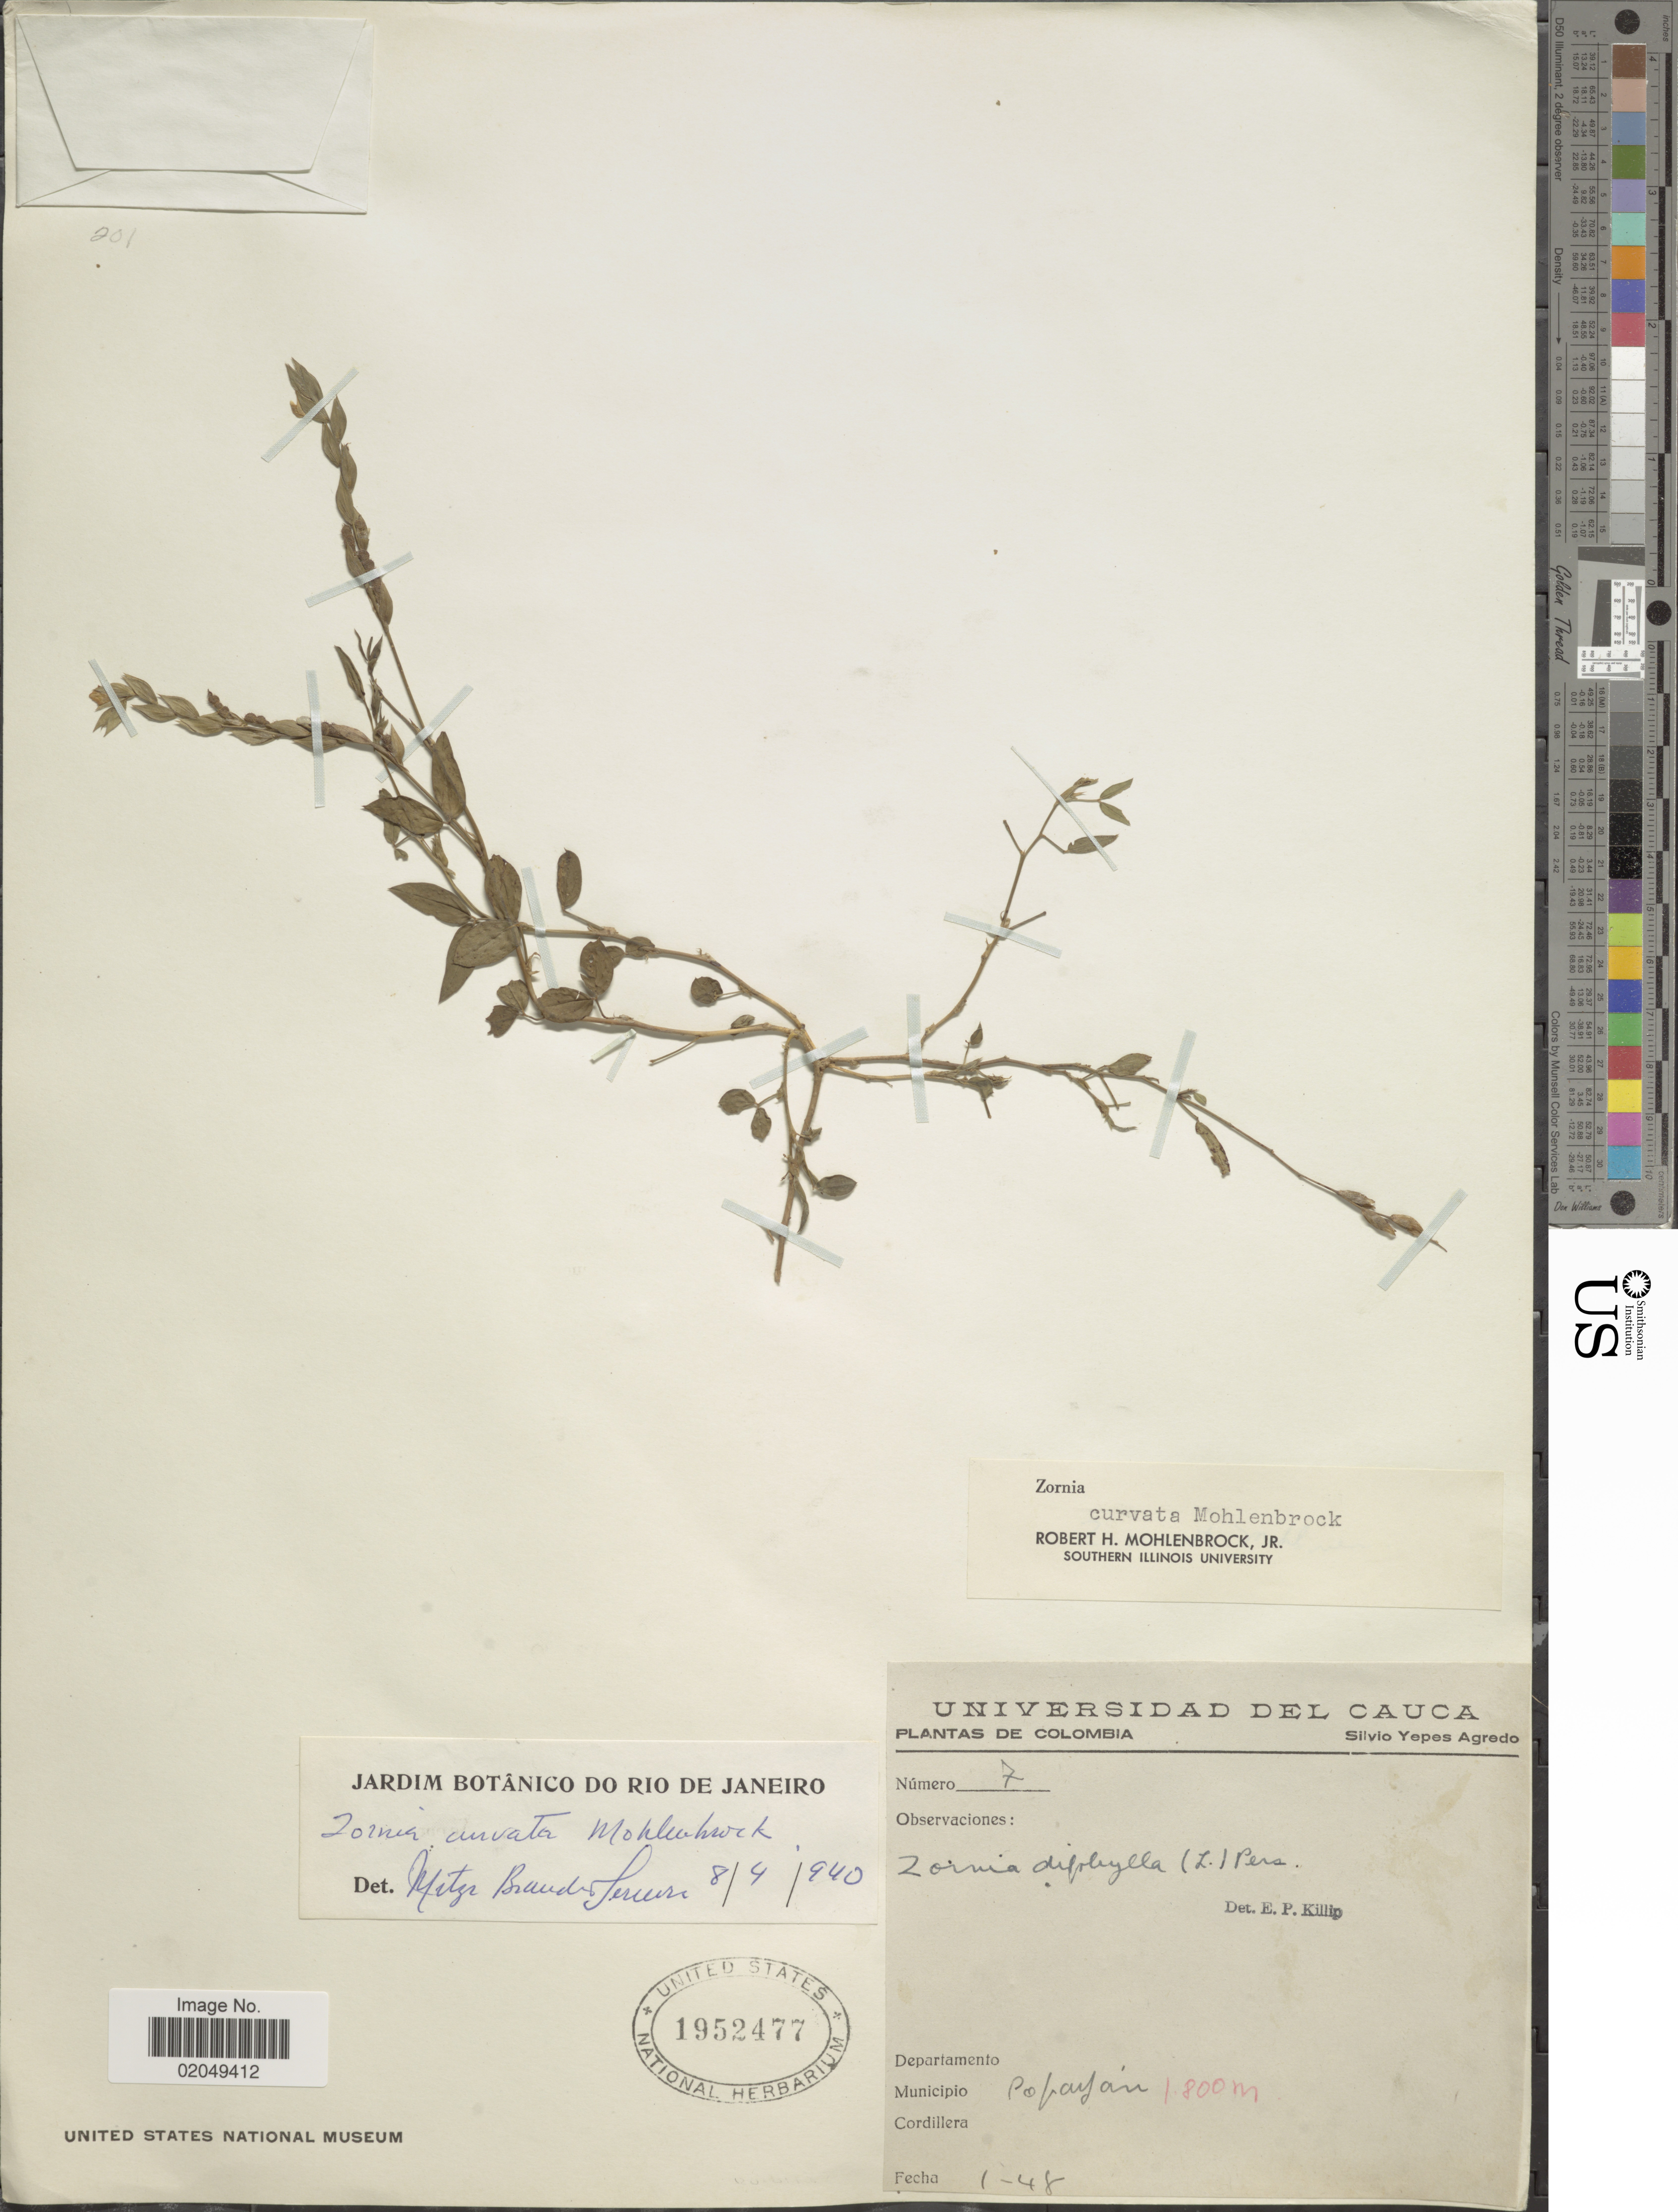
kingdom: Plantae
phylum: Tracheophyta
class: Magnoliopsida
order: Fabales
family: Fabaceae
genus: Zornia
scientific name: Zornia curvata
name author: Mohlenbr.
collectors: S. Yepes-Agredo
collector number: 7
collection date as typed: Transcribed d/m/y: /1/48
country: Colombia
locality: Municipio Popayan, Cordillera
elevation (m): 1800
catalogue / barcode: US 1952477